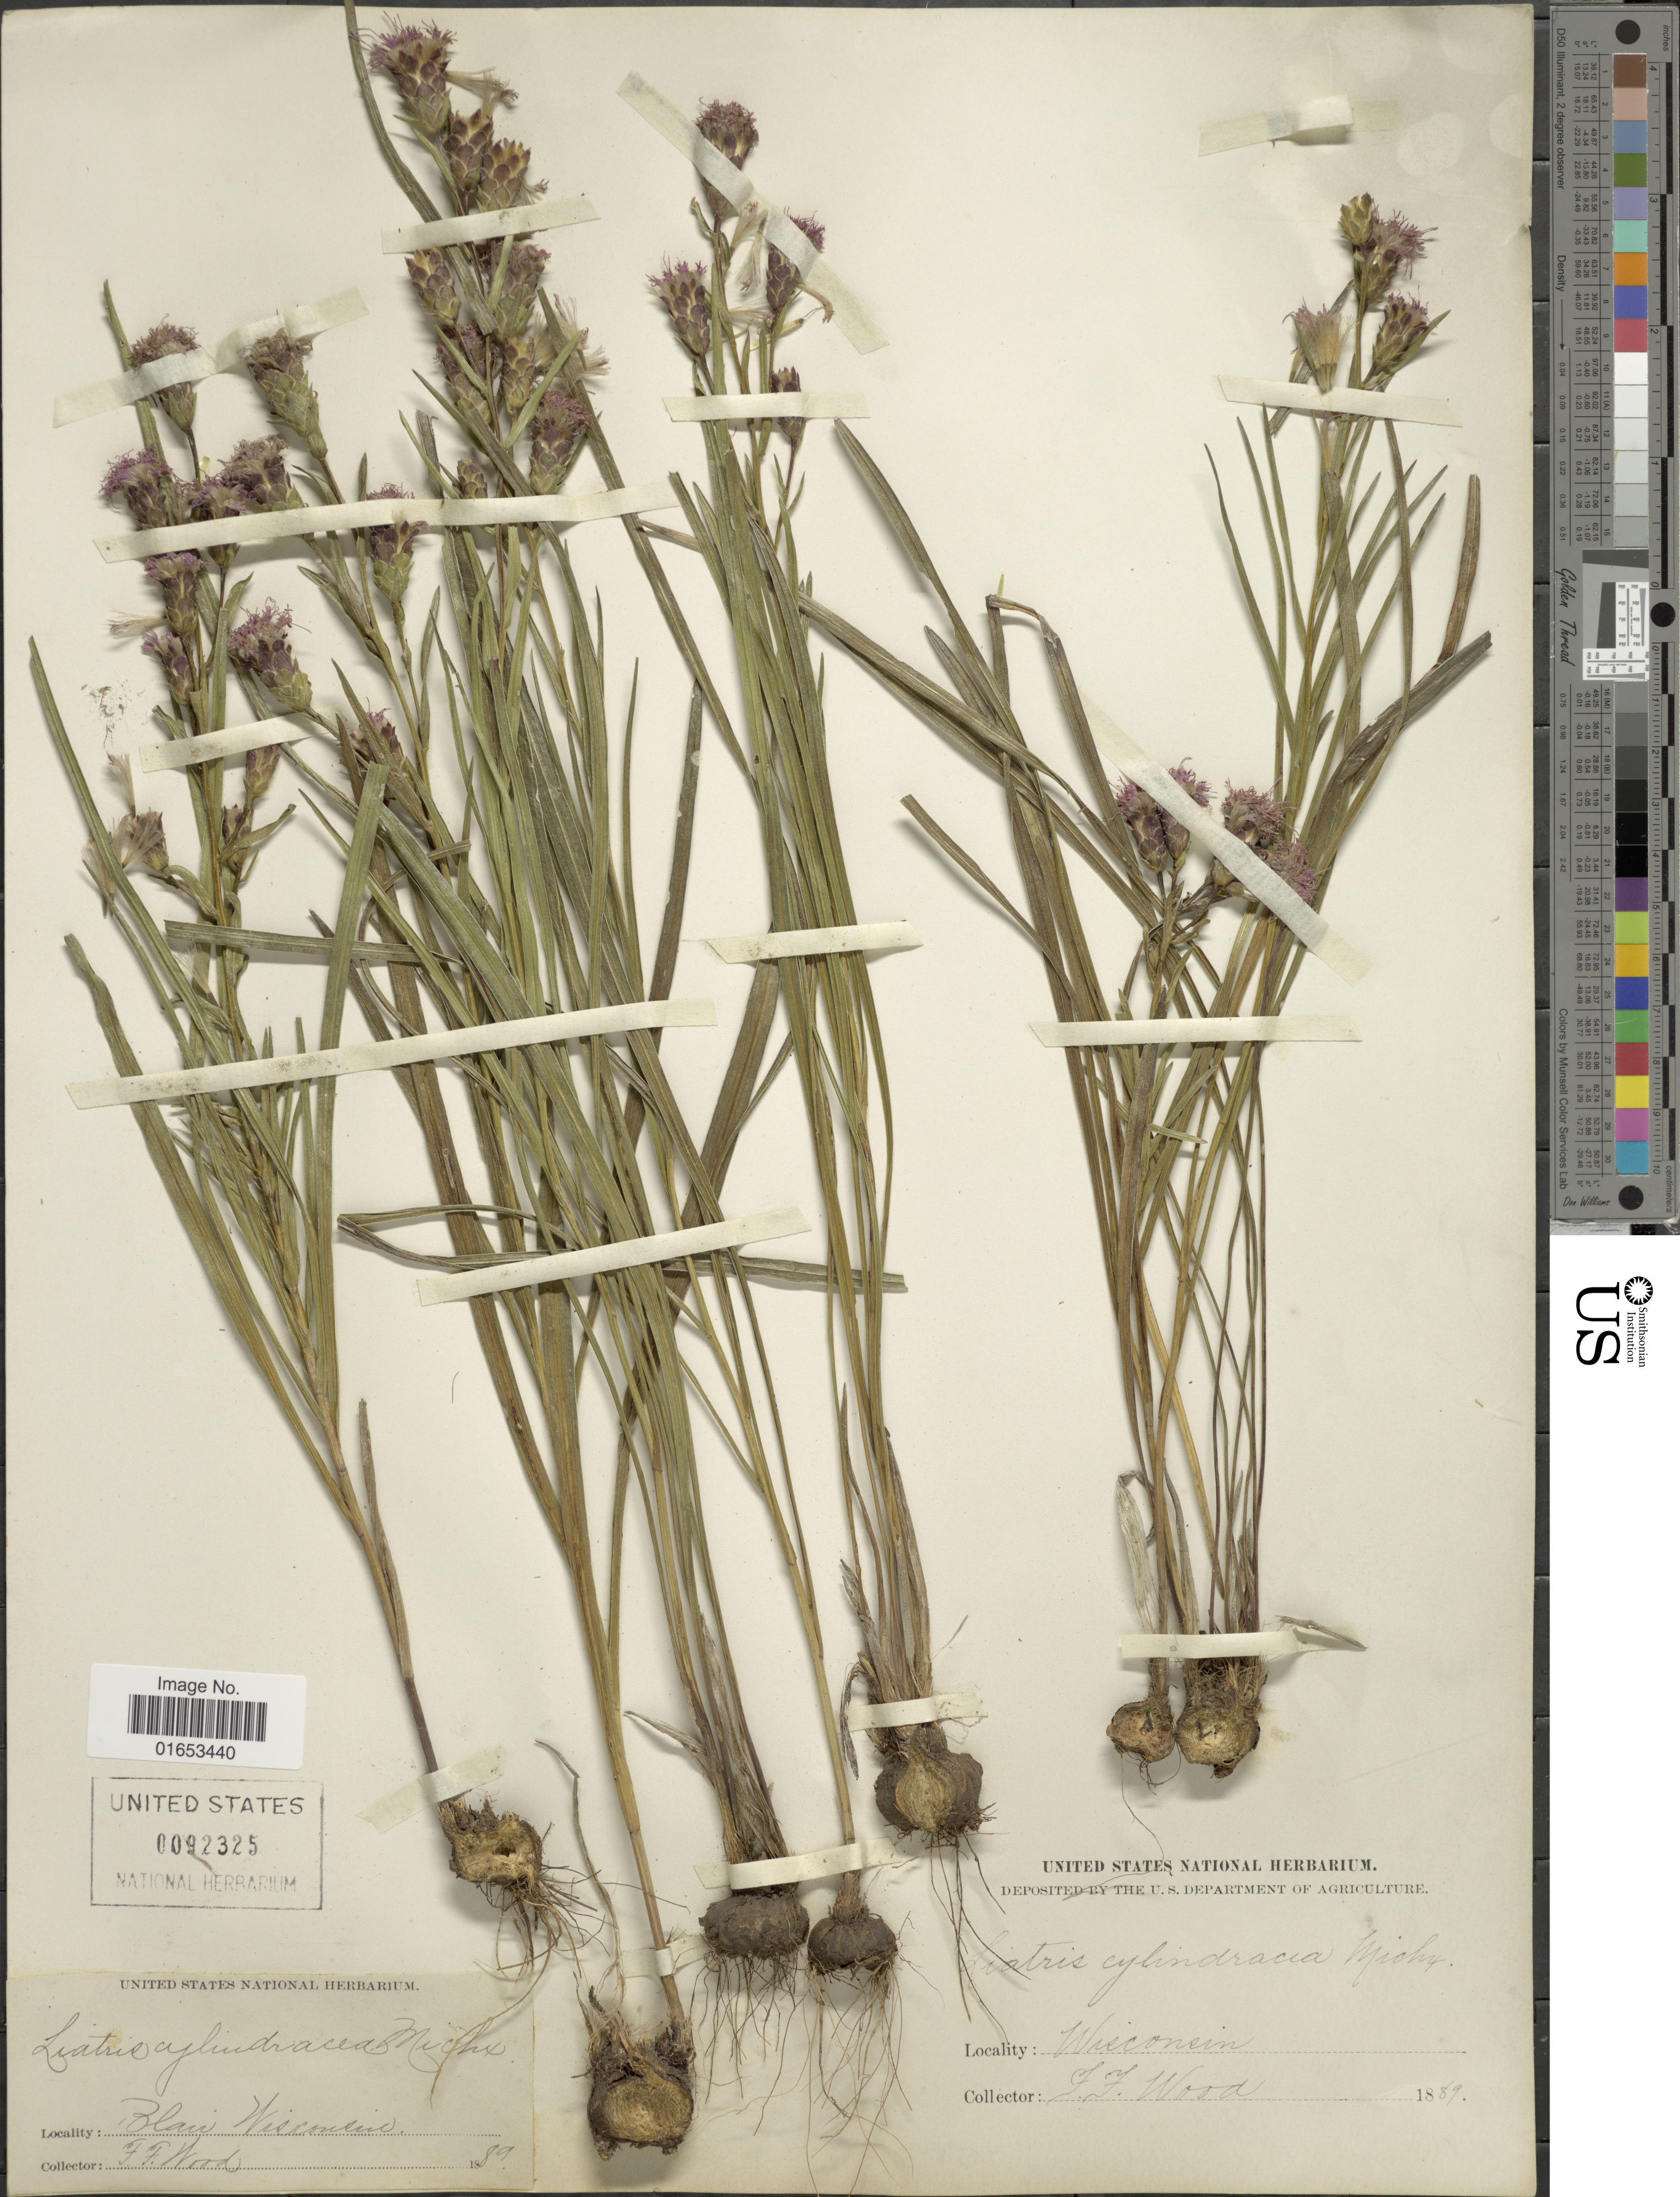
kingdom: Plantae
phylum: Tracheophyta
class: Magnoliopsida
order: Asterales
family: Asteraceae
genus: Liatris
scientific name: Liatris cylindracea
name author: Michaux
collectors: F. Wood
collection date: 1889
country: United States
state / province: Wisconsin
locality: Blair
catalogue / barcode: US 92325